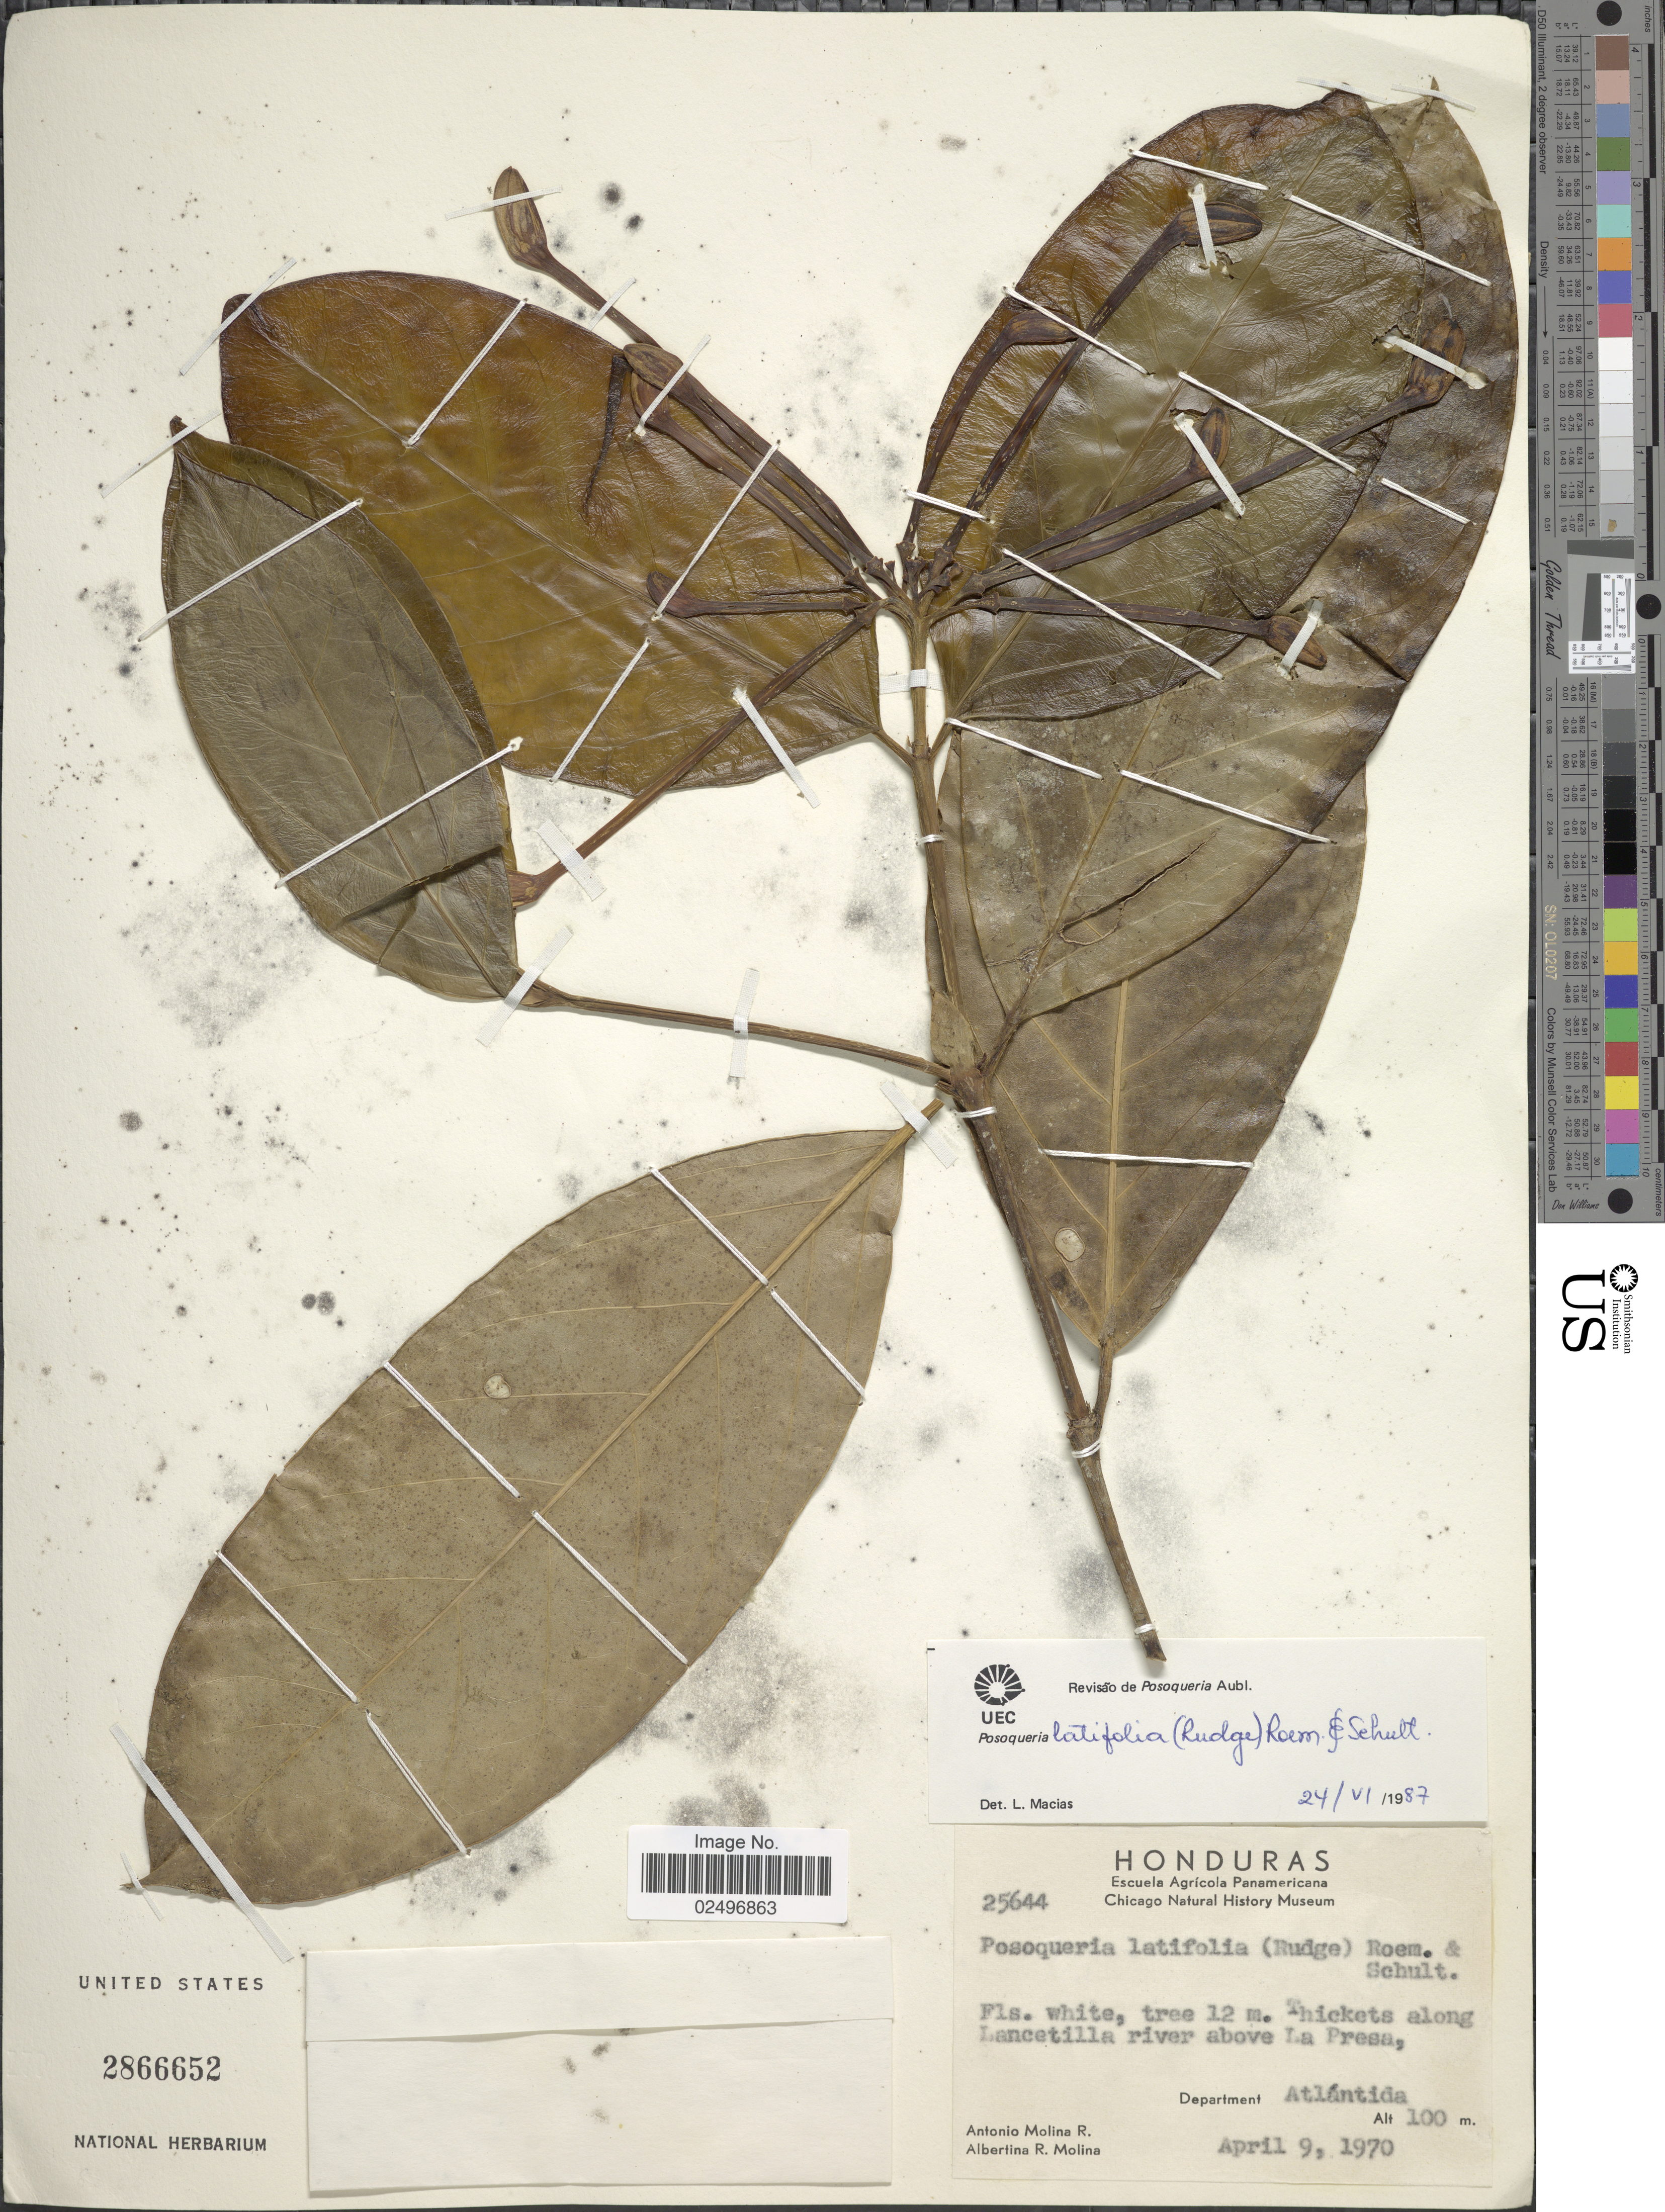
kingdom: Plantae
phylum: Tracheophyta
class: Magnoliopsida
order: Gentianales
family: Rubiaceae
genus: Posoqueria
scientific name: Posoqueria latifolia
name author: (Rudge) Roem. & Schult.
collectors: A. Molina R. & A. R. Molina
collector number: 25644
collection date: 1970-04-09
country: Honduras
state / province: Atlántida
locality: Thickets along Lancetilla river above La Presa, Department Atlántida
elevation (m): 100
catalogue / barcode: US 2866652